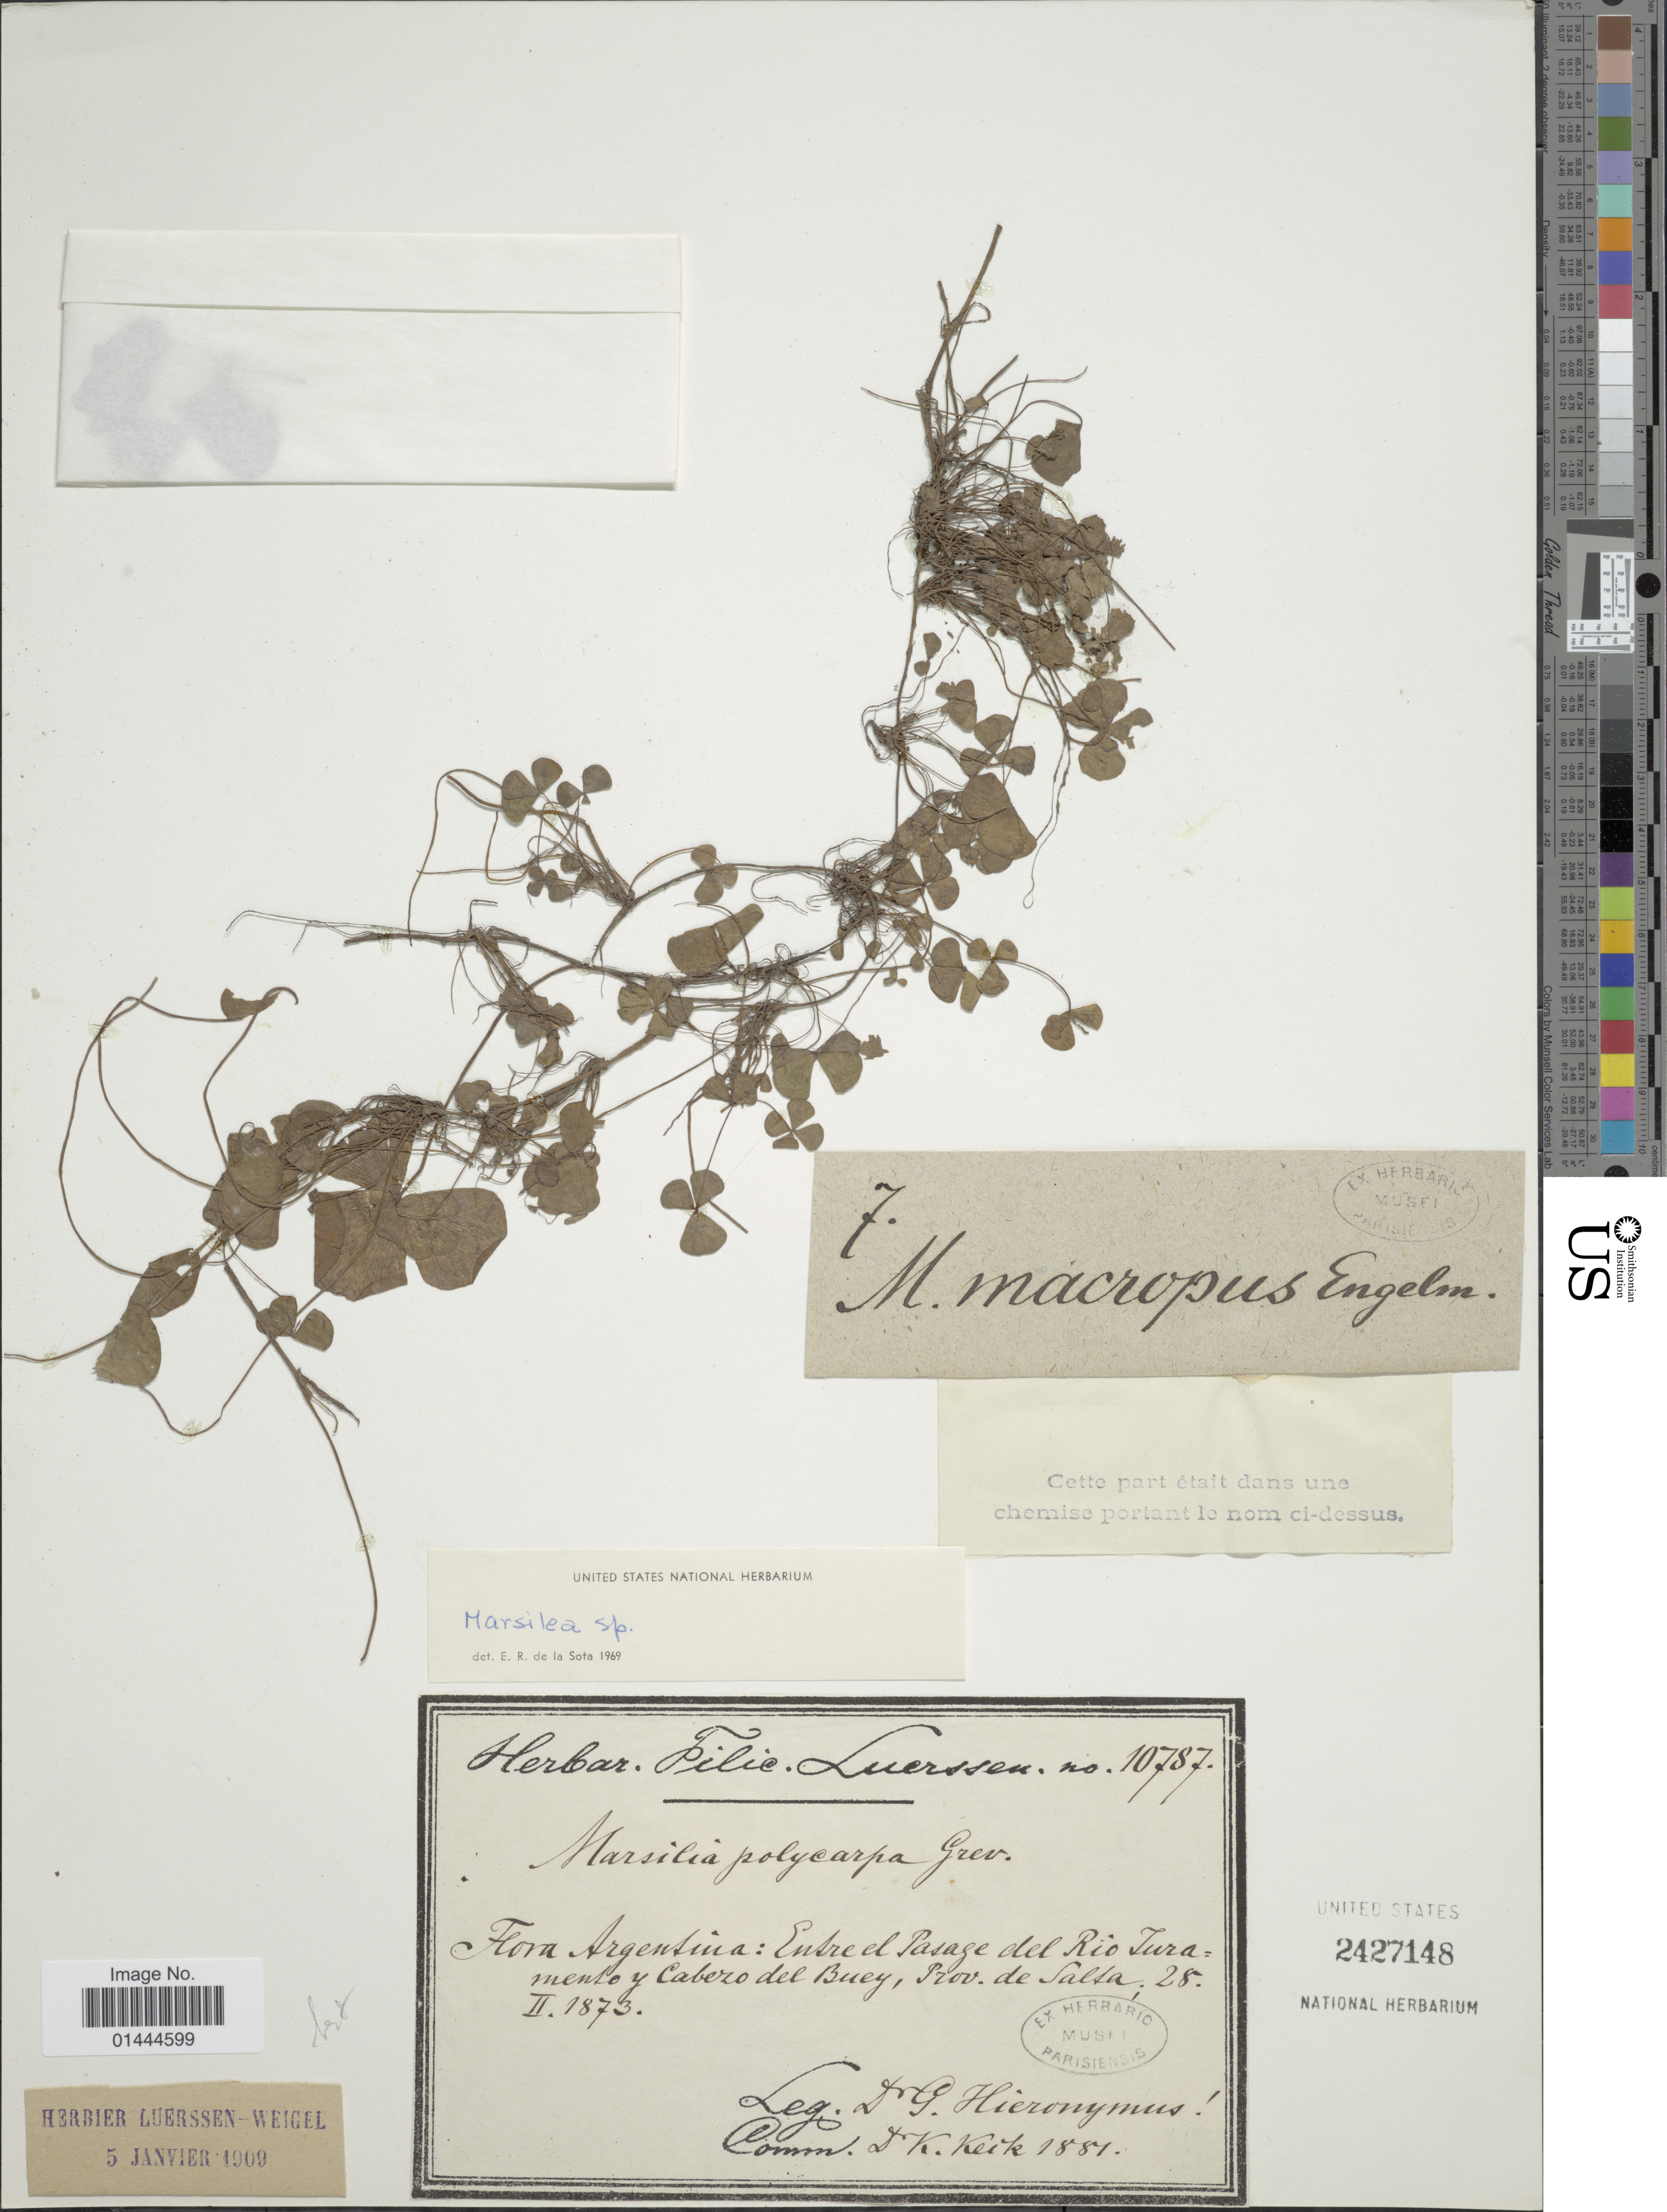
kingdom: Plantae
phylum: Tracheophyta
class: Polypodiopsida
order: Salviniales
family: Marsileaceae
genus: Marsilea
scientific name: Marsilea ancylopoda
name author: A. Braun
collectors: G. H. Hieronymus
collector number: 10787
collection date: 1873-02-28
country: Argentina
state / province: Salta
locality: Entre el Pasage del Rio Turamento y Cabezo del Buey.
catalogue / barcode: US 2427148